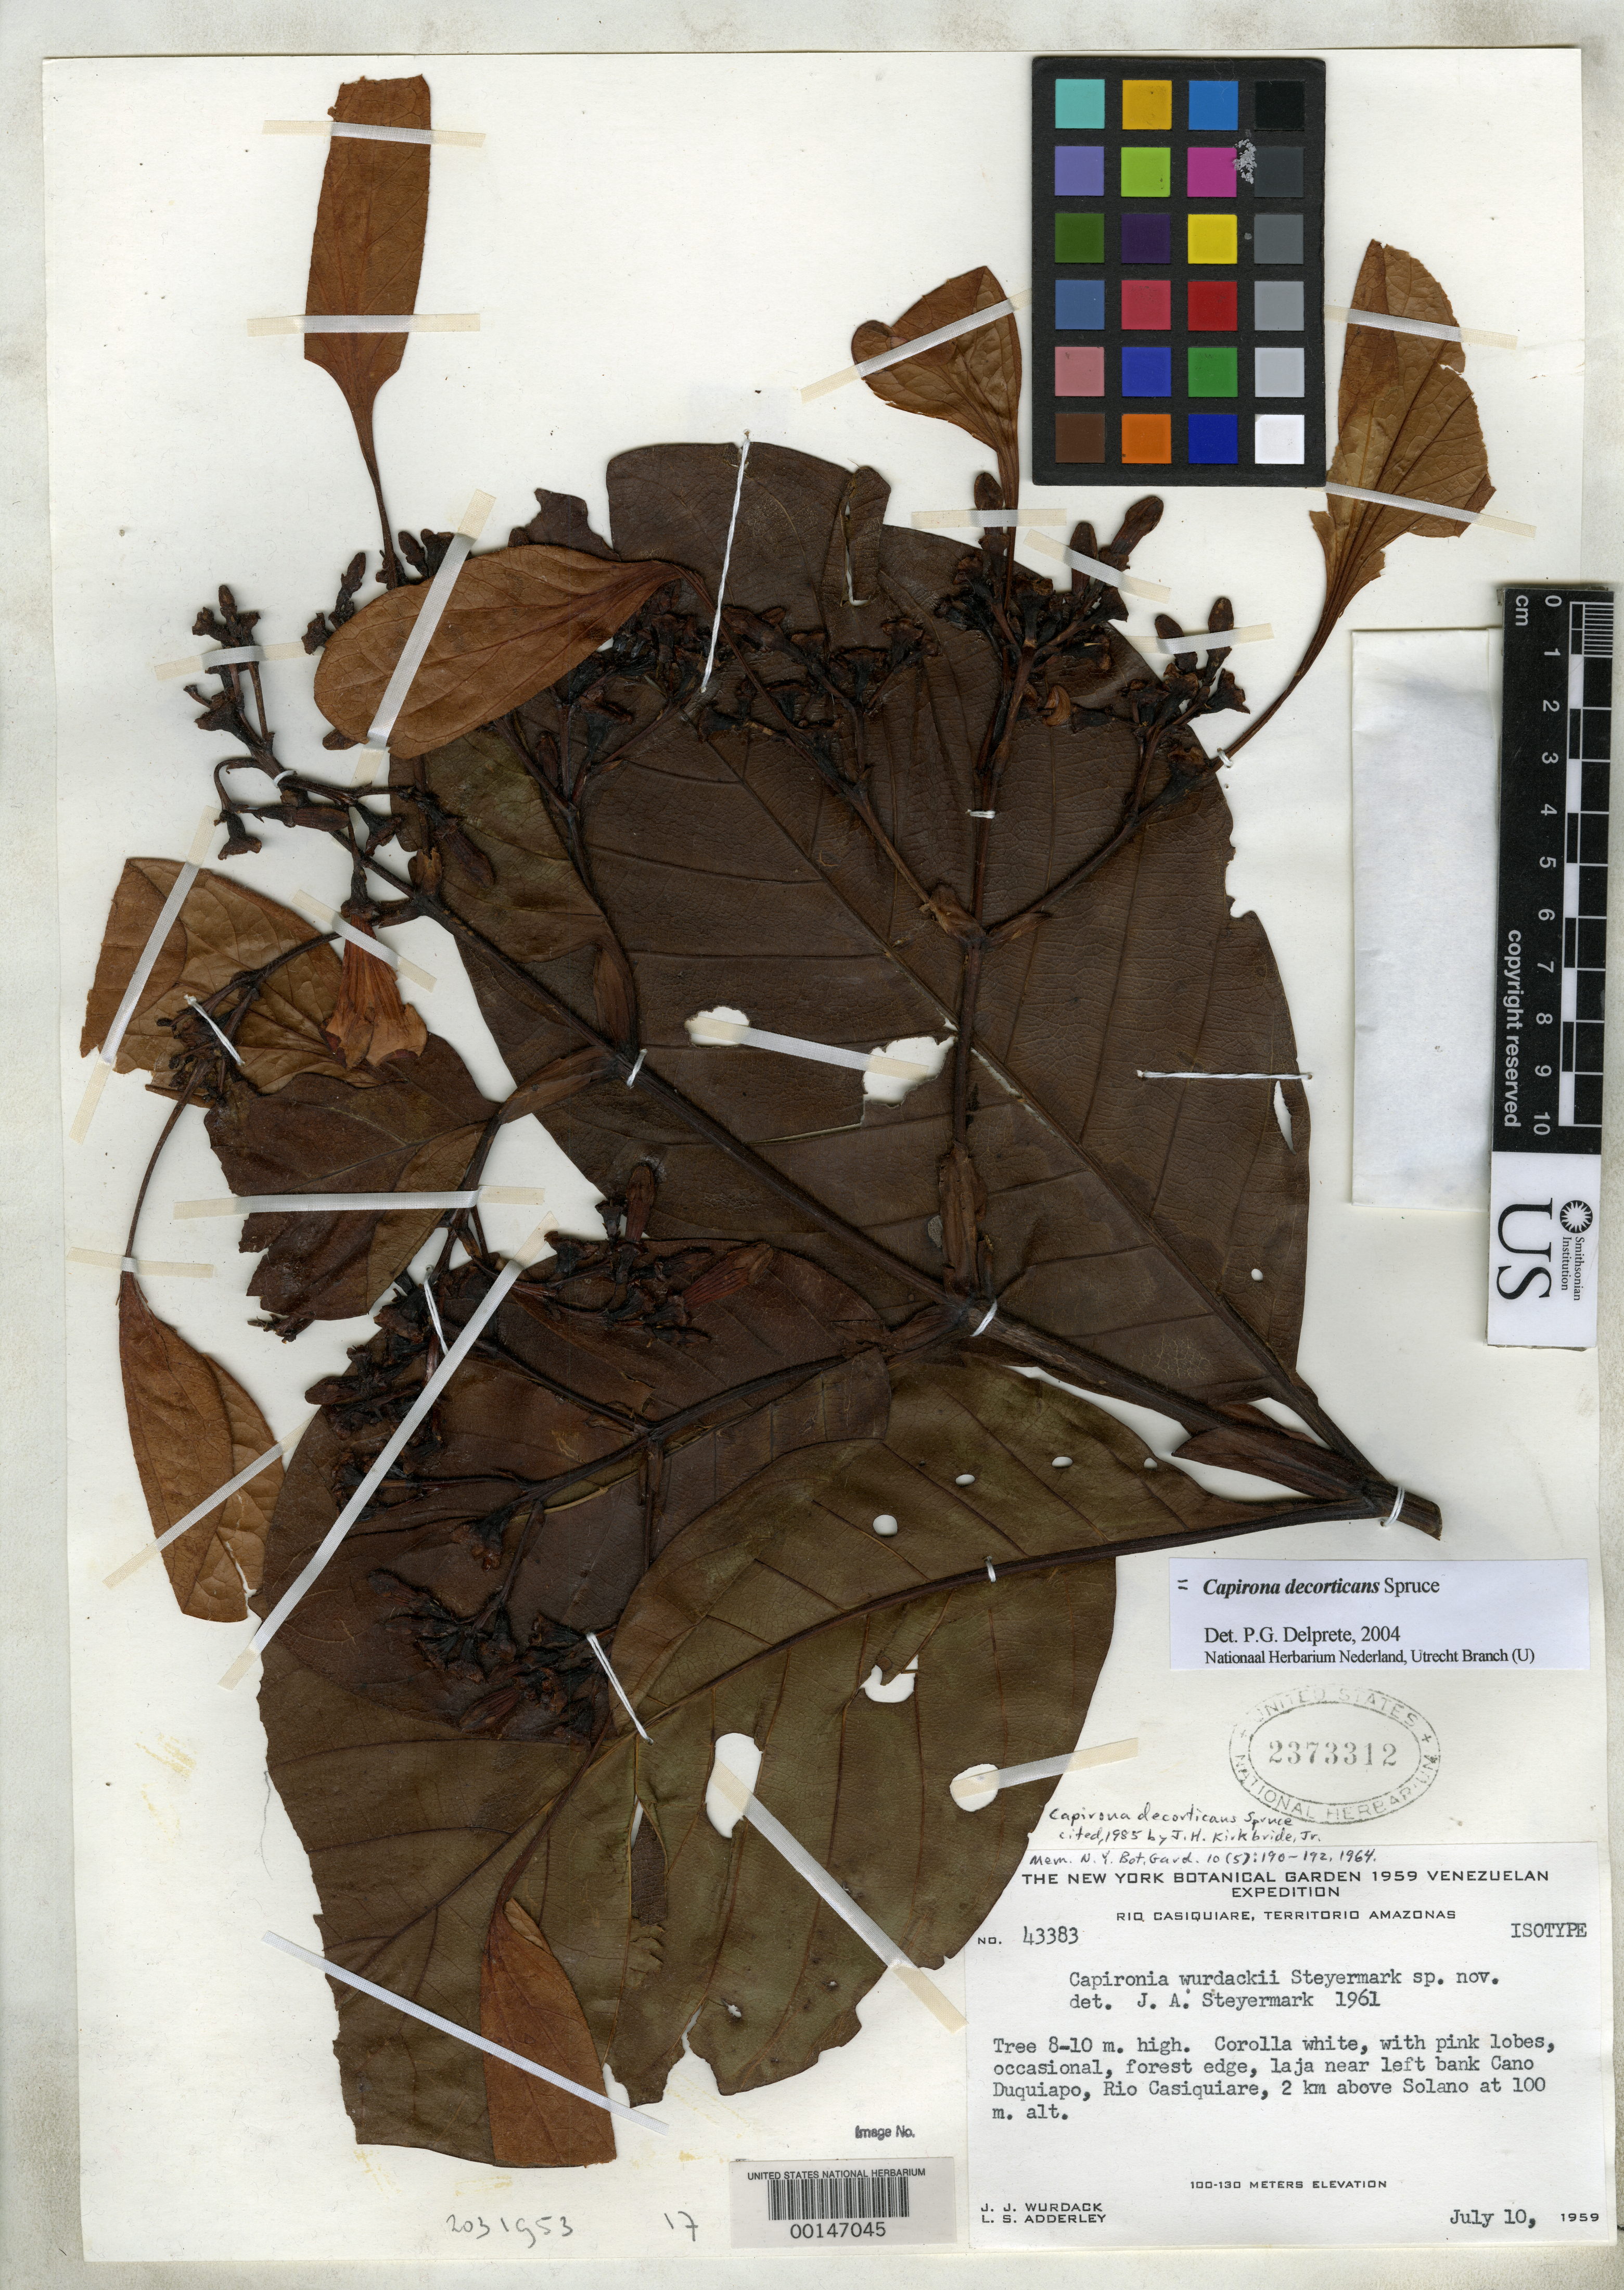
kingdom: Plantae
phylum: Tracheophyta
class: Magnoliopsida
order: Gentianales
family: Rubiaceae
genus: Capirona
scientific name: Capirona wurdackii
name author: Steyerm.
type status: Isotype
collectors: J. J. Wurdack & L. S. Adderley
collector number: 43383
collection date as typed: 10 Jul 1959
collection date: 1959-07-10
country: Venezuela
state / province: Amazonas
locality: Rio Casiquiare, Solano.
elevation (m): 100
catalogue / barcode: US 2373312